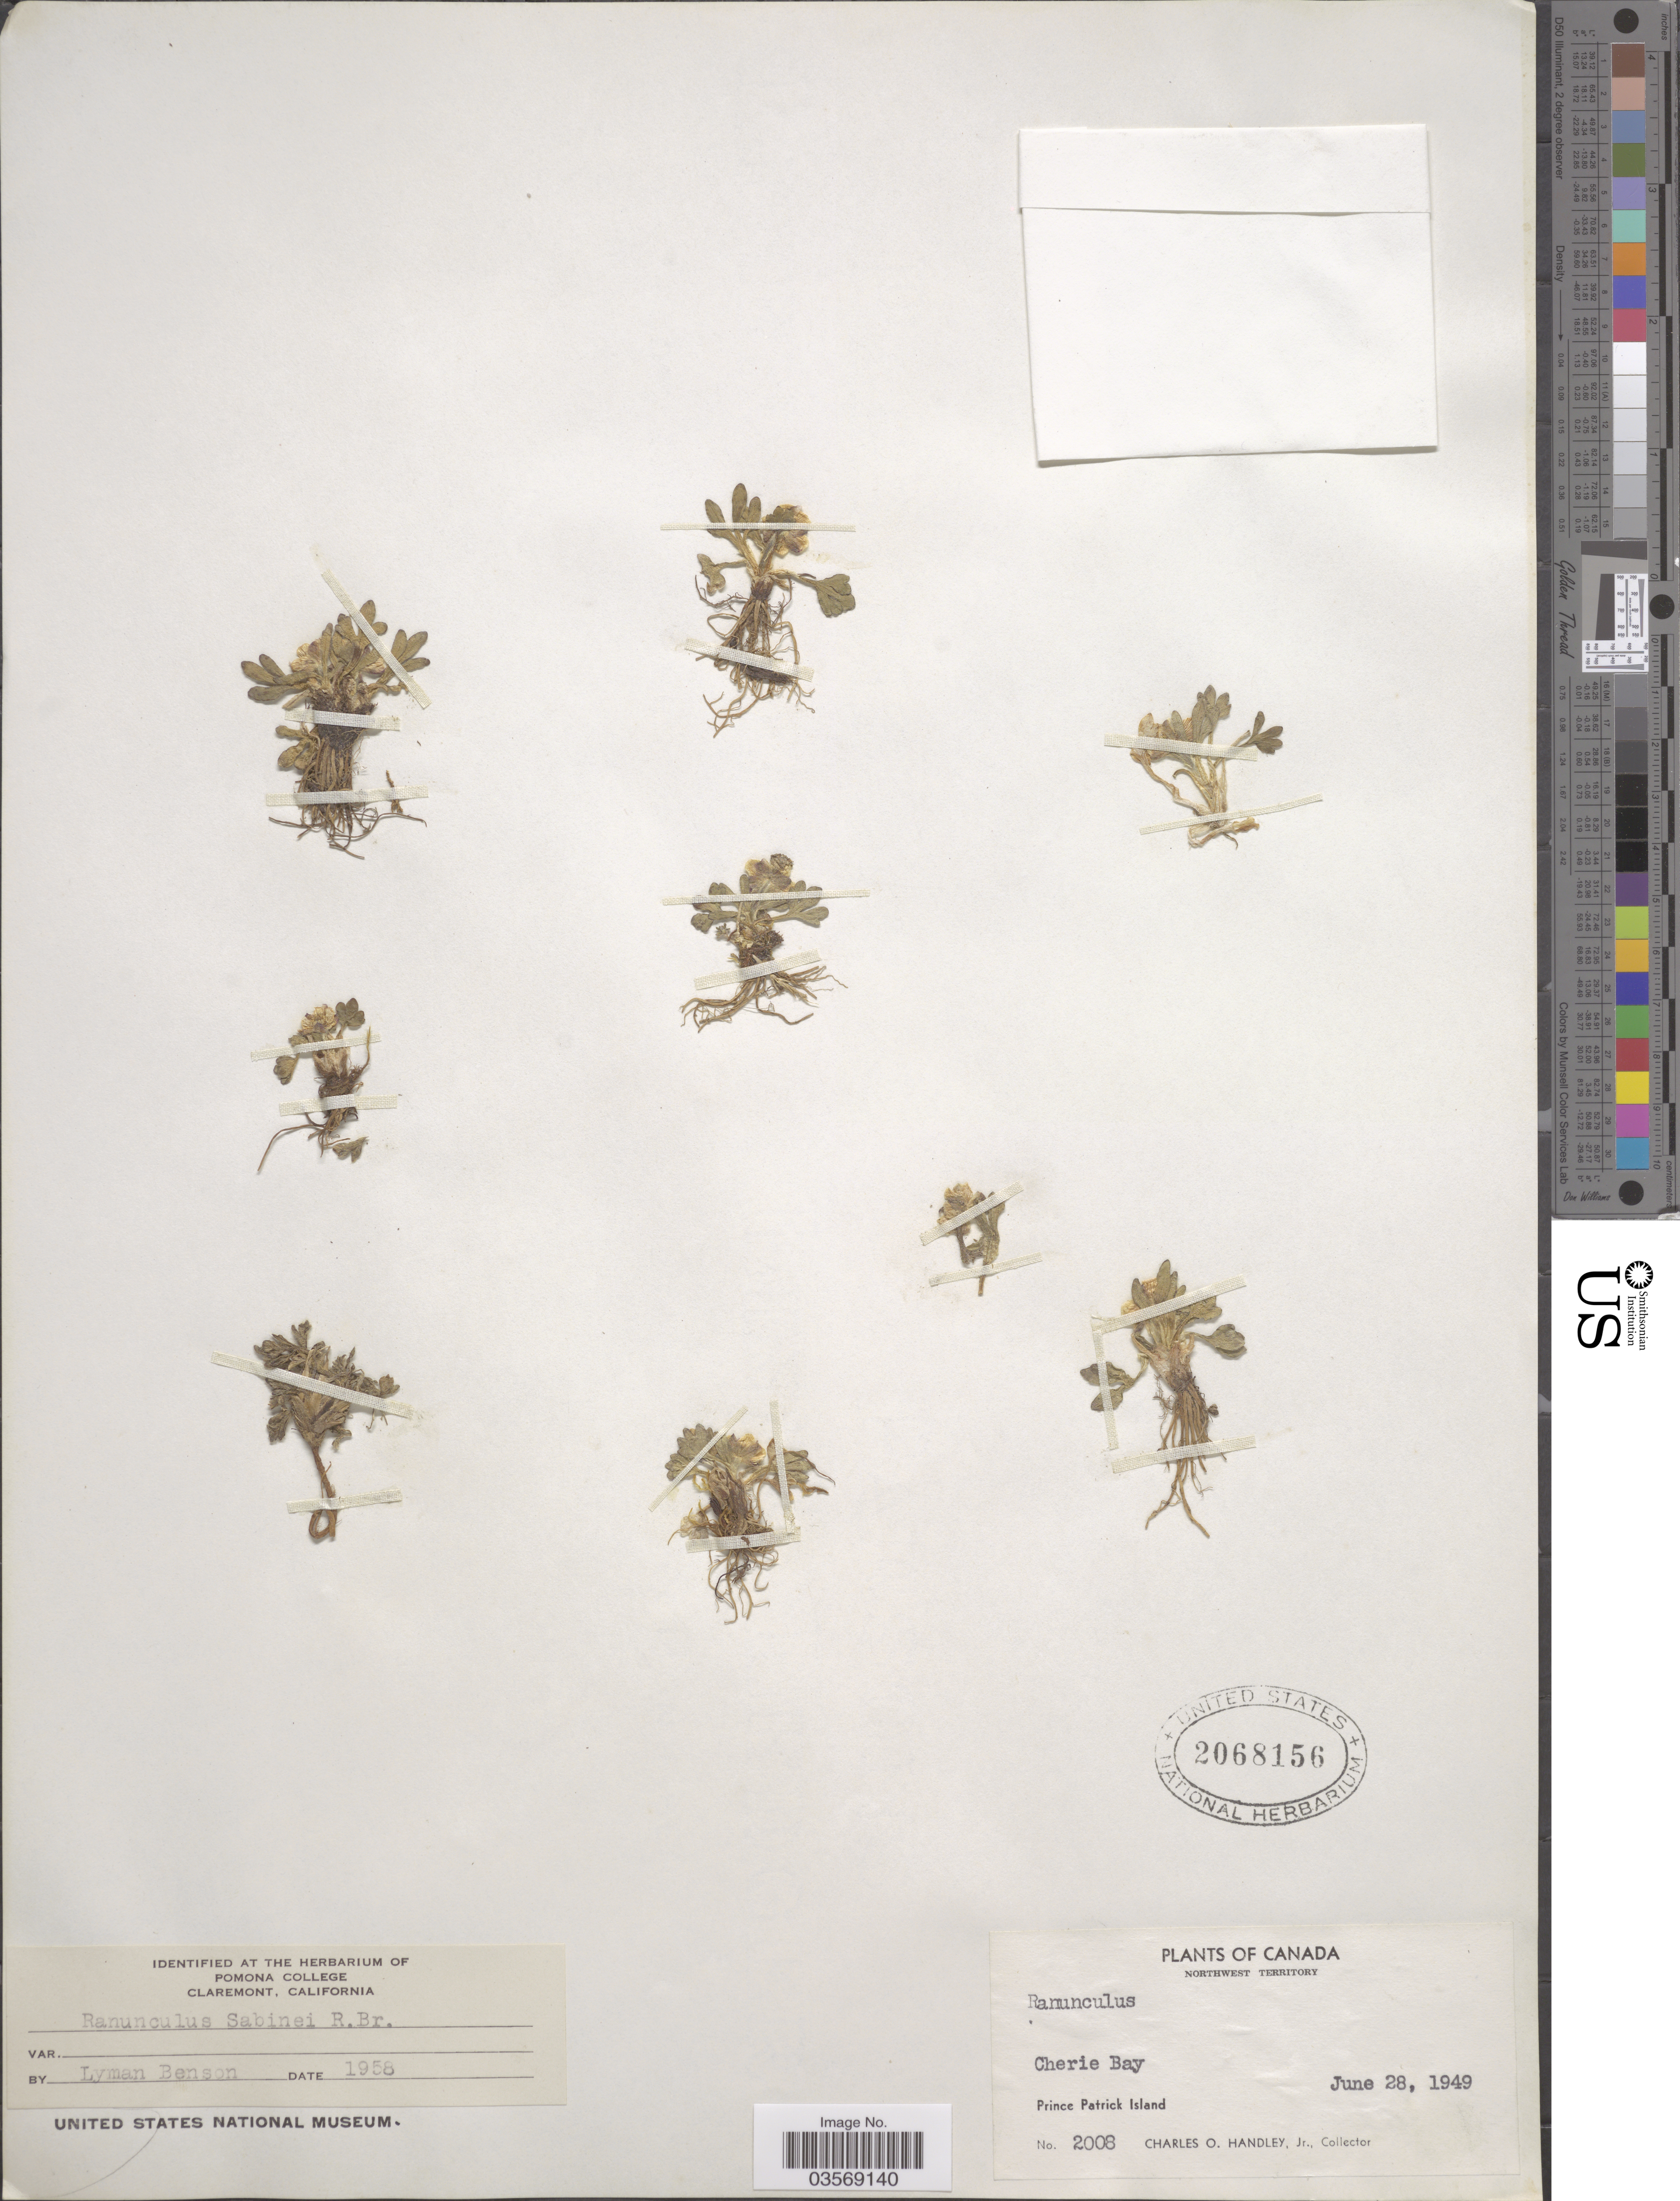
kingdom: Plantae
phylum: Tracheophyta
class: Magnoliopsida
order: Ranunculales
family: Ranunculaceae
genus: Ranunculus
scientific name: Ranunculus sabinei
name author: R. Br.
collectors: C. Handley Jr.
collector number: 2008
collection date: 1949-06-28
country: Canada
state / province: Northwest Territories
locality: Cherie Bay. Prince Patrick Island. Northwest Territory.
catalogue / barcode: US 2068156